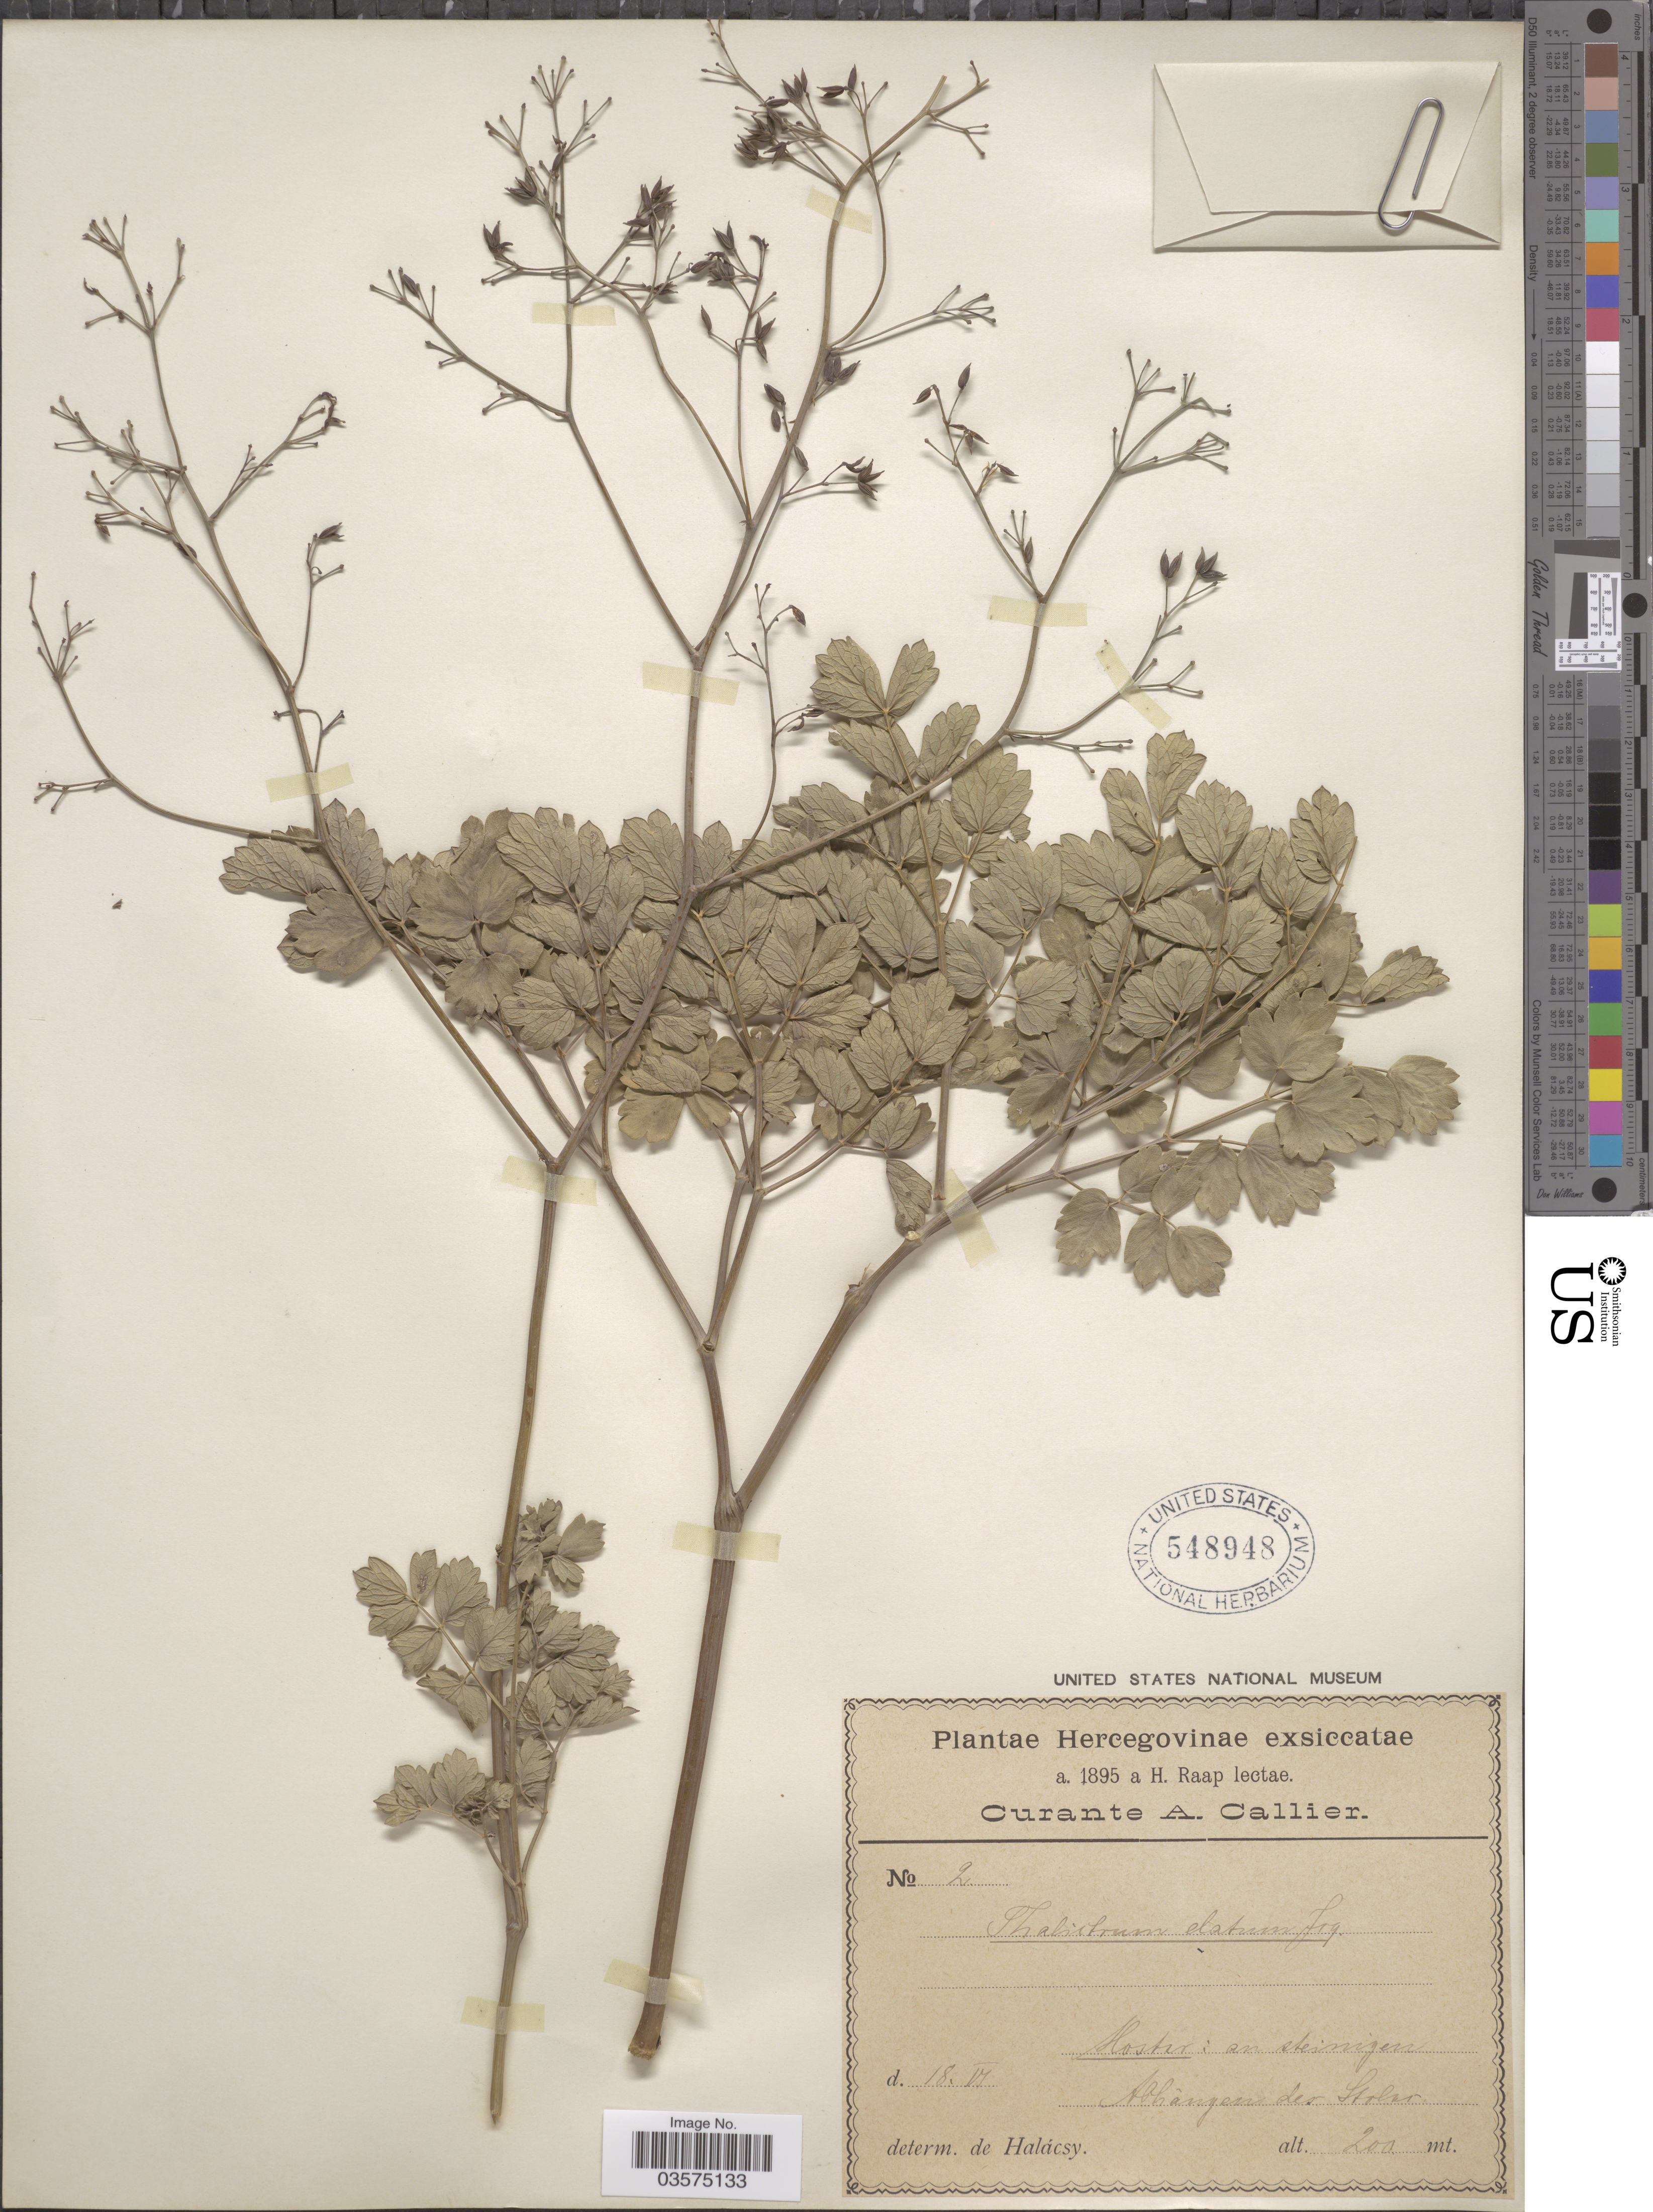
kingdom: Plantae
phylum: Tracheophyta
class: Magnoliopsida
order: Ranunculales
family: Ranunculaceae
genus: Thalictrum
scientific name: Thalictrum elatum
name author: Jacq.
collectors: H. Raap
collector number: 2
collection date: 1895-06-18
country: Bosnia and Herzegovina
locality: Hercegovinae. Mostar: an steinigen. Abhängen der Stolar.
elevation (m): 200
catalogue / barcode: US 548948